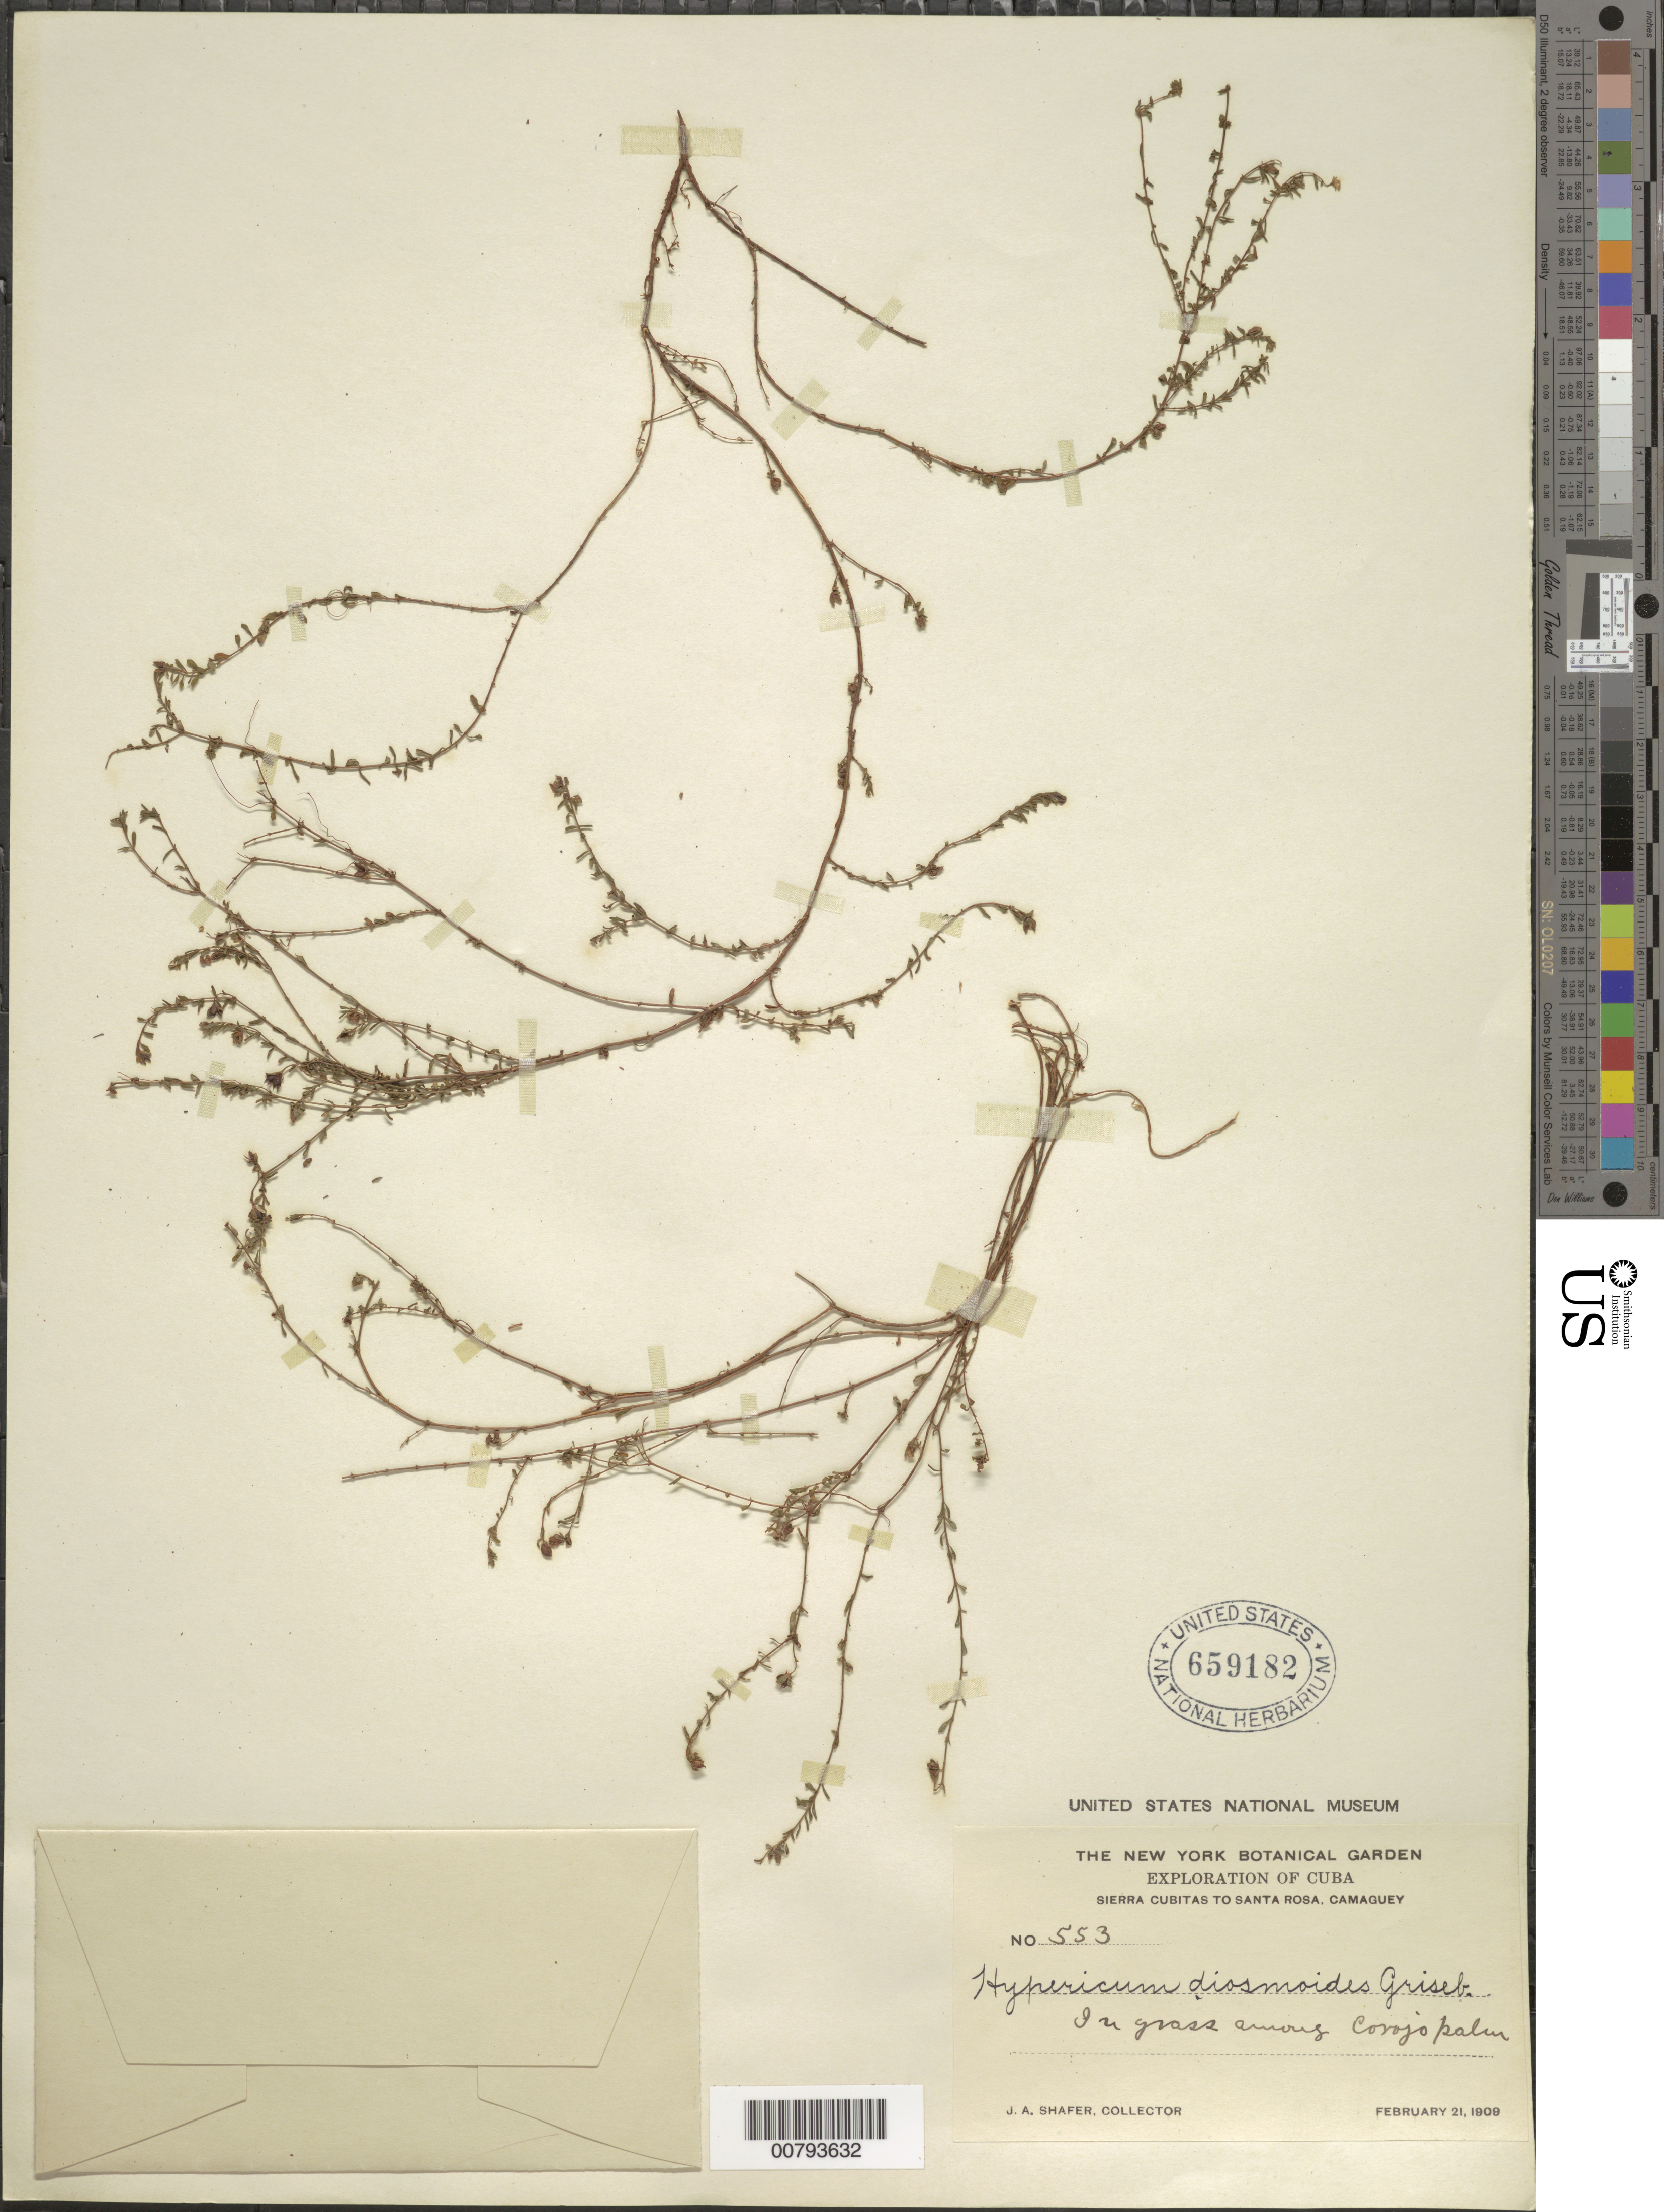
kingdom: Plantae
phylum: Tracheophyta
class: Magnoliopsida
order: Malpighiales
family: Hypericaceae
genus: Hypericum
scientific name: Hypericum diosmoides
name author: Griseb.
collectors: J. A. Shafer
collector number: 553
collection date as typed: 21 Feb 1909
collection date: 1909-02-21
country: Cuba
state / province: Camaguey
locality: Sierra Cubitas to Santa Rosa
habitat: In grass among palms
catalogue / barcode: US 659182